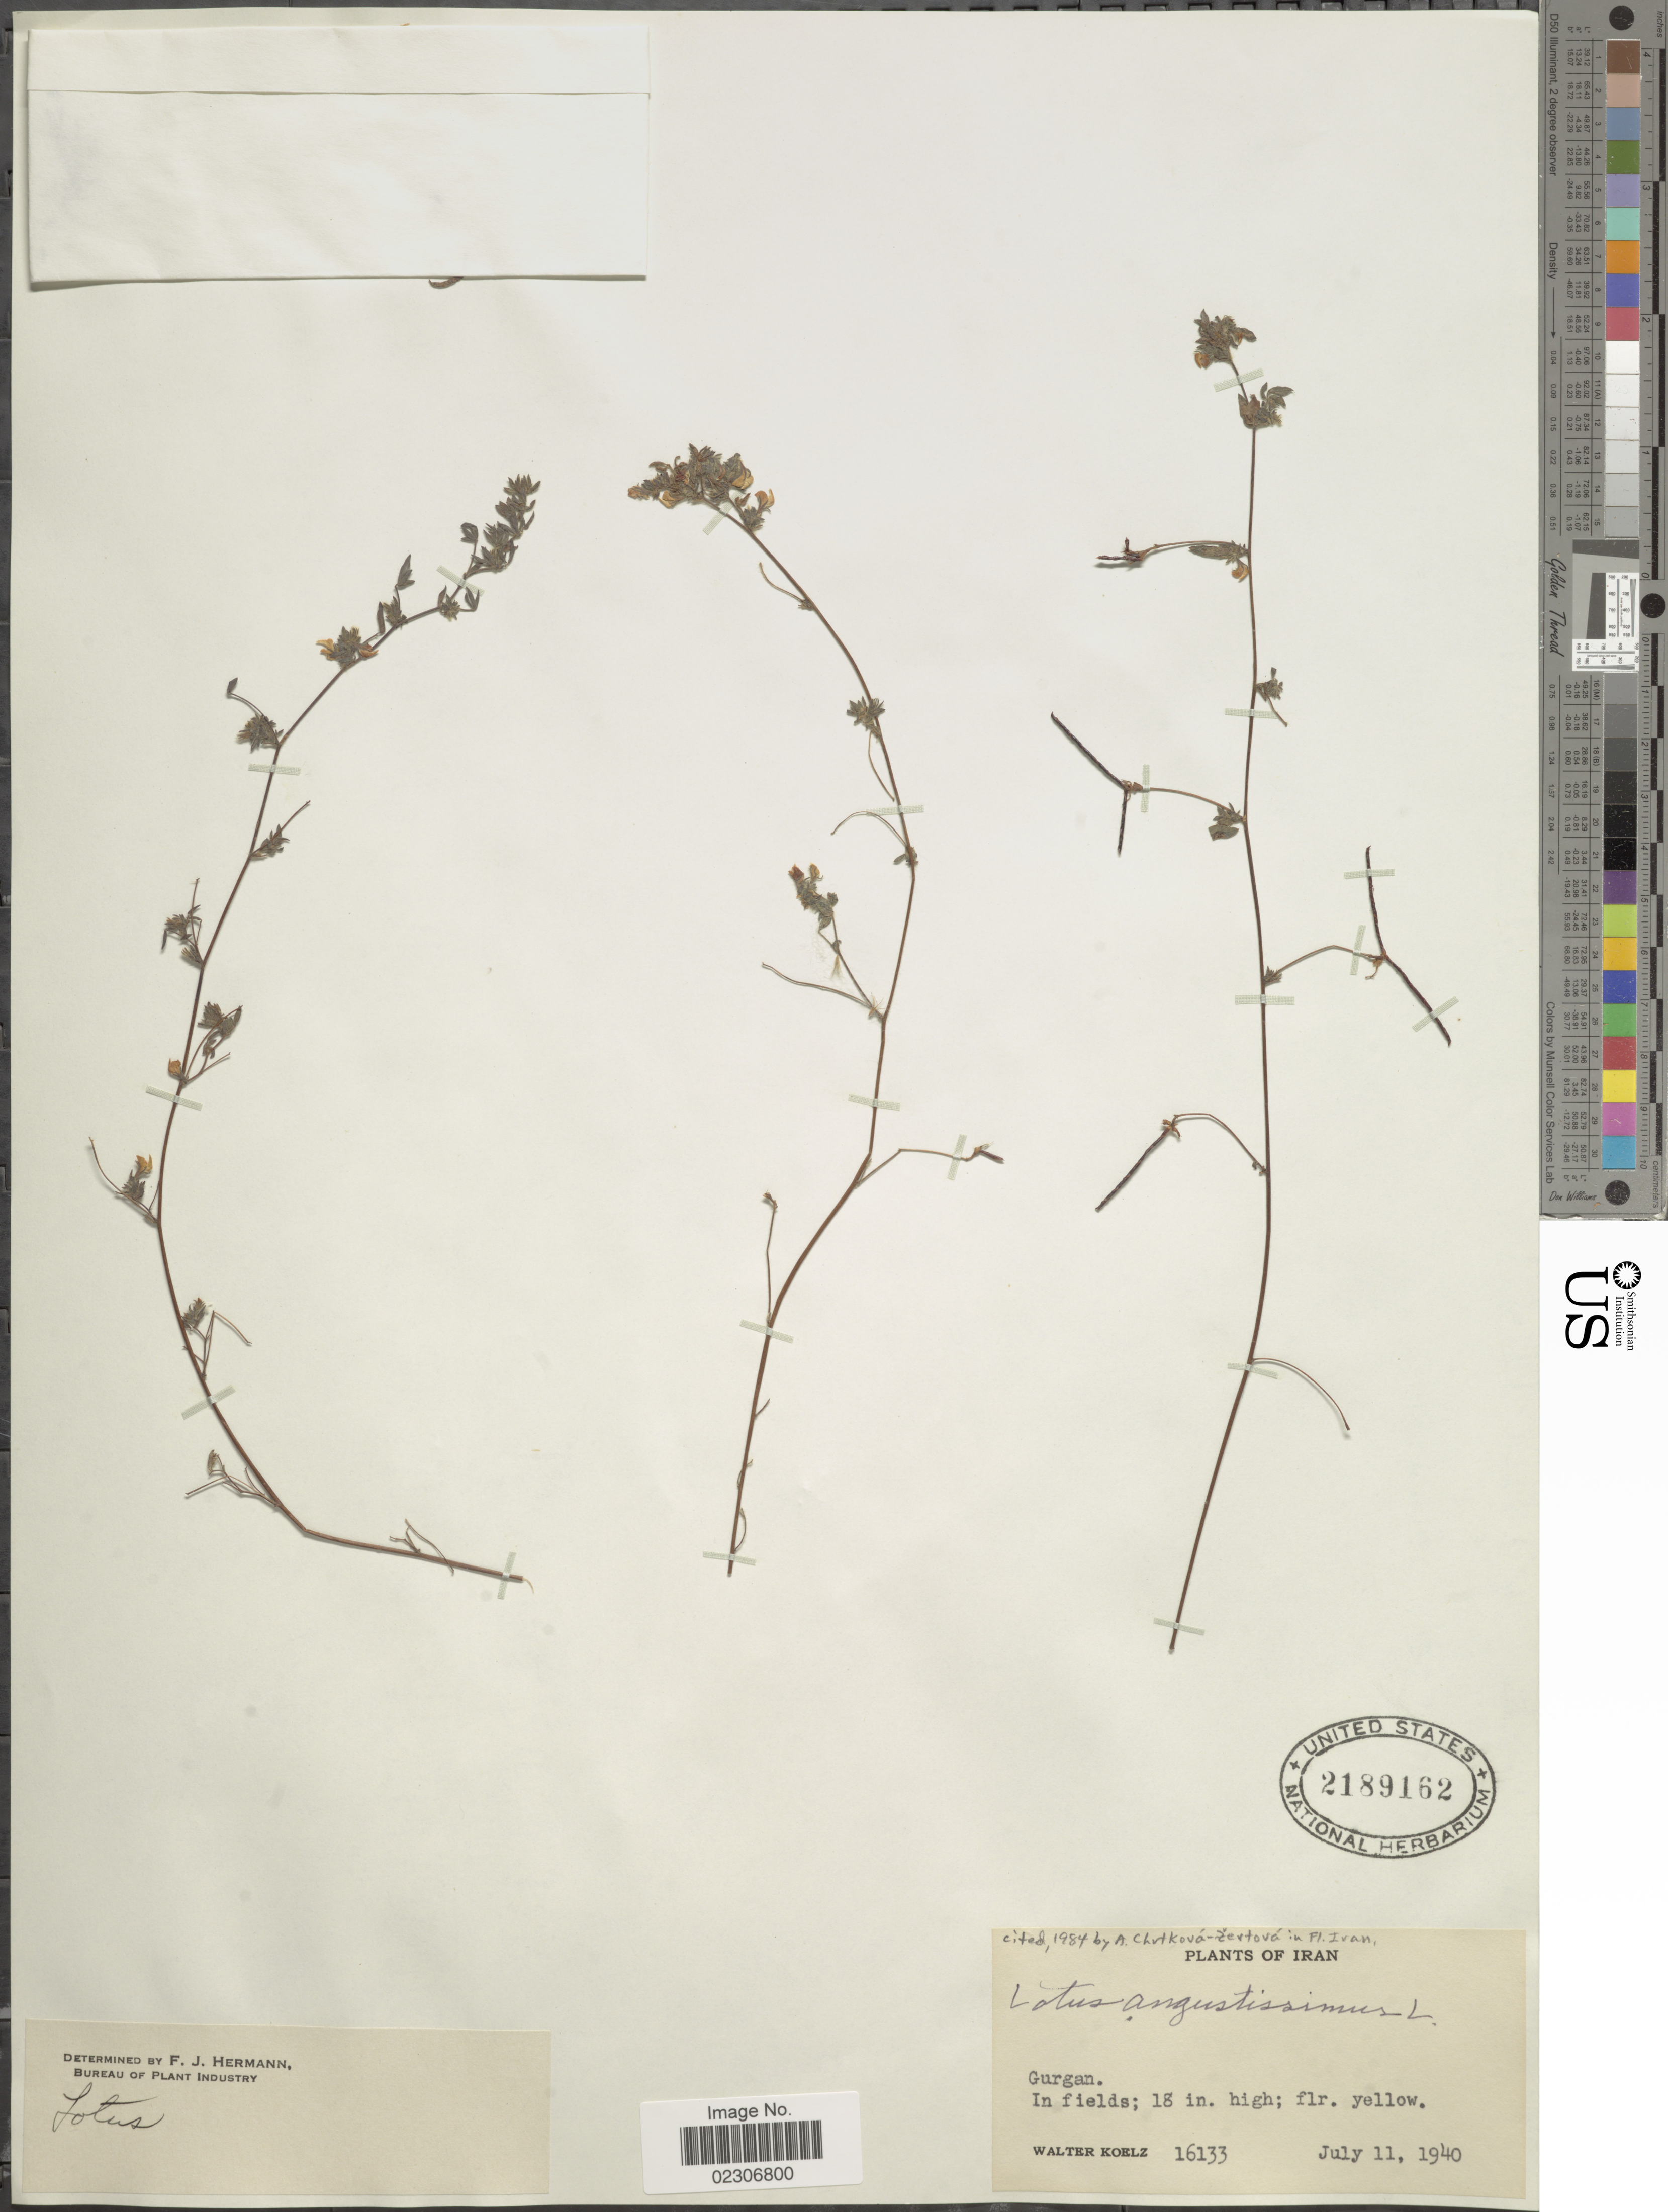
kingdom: Plantae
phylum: Tracheophyta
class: Magnoliopsida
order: Fabales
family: Fabaceae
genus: Lotus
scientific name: Lotus angustissimus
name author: L.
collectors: W. N. Koelz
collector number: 16133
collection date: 1940-07-11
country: Iran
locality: Iran, Gurgan, In fields.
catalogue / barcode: US 2189162